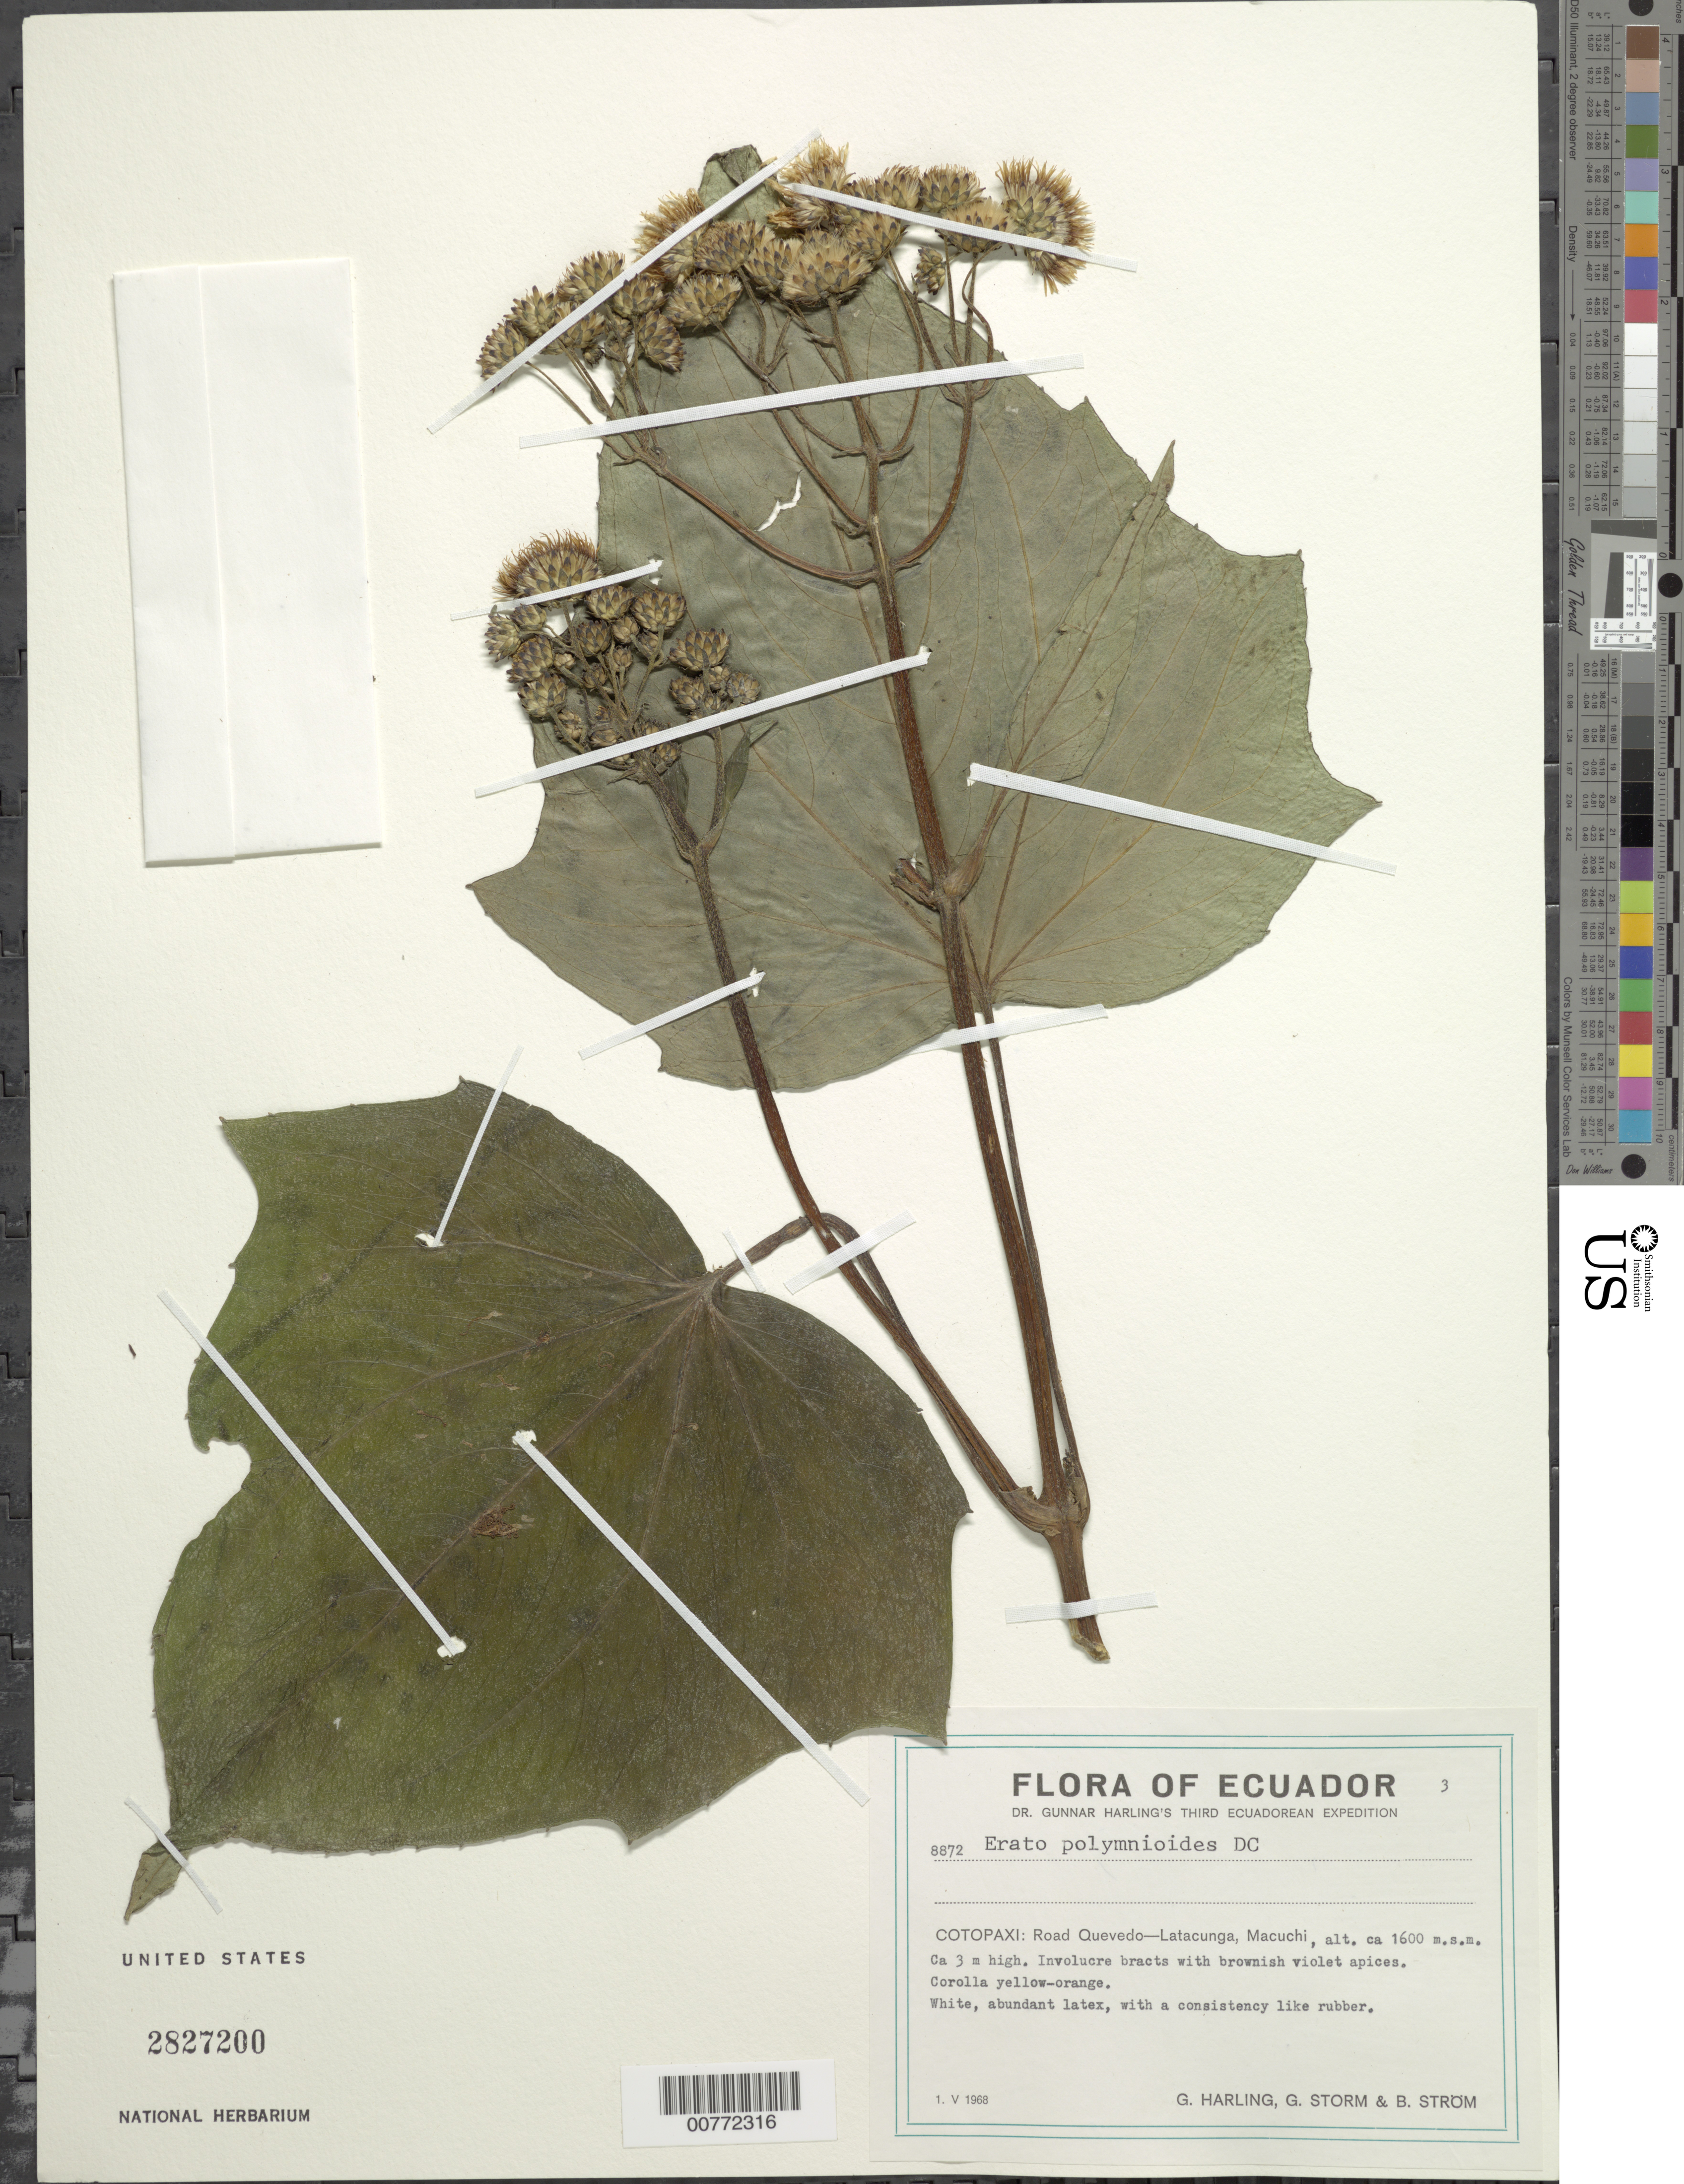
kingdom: Plantae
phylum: Tracheophyta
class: Magnoliopsida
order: Asterales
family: Asteraceae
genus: Erato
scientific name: Erato polymnioides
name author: DC.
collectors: G. Harling, G. Storm & B. Storm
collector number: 8872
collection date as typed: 1 May 1968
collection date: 1968-05-01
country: Ecuador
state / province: Cotopaxi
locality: Rd. Quevedo-Latacunga, Macuchi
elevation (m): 1600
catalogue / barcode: US 2827200